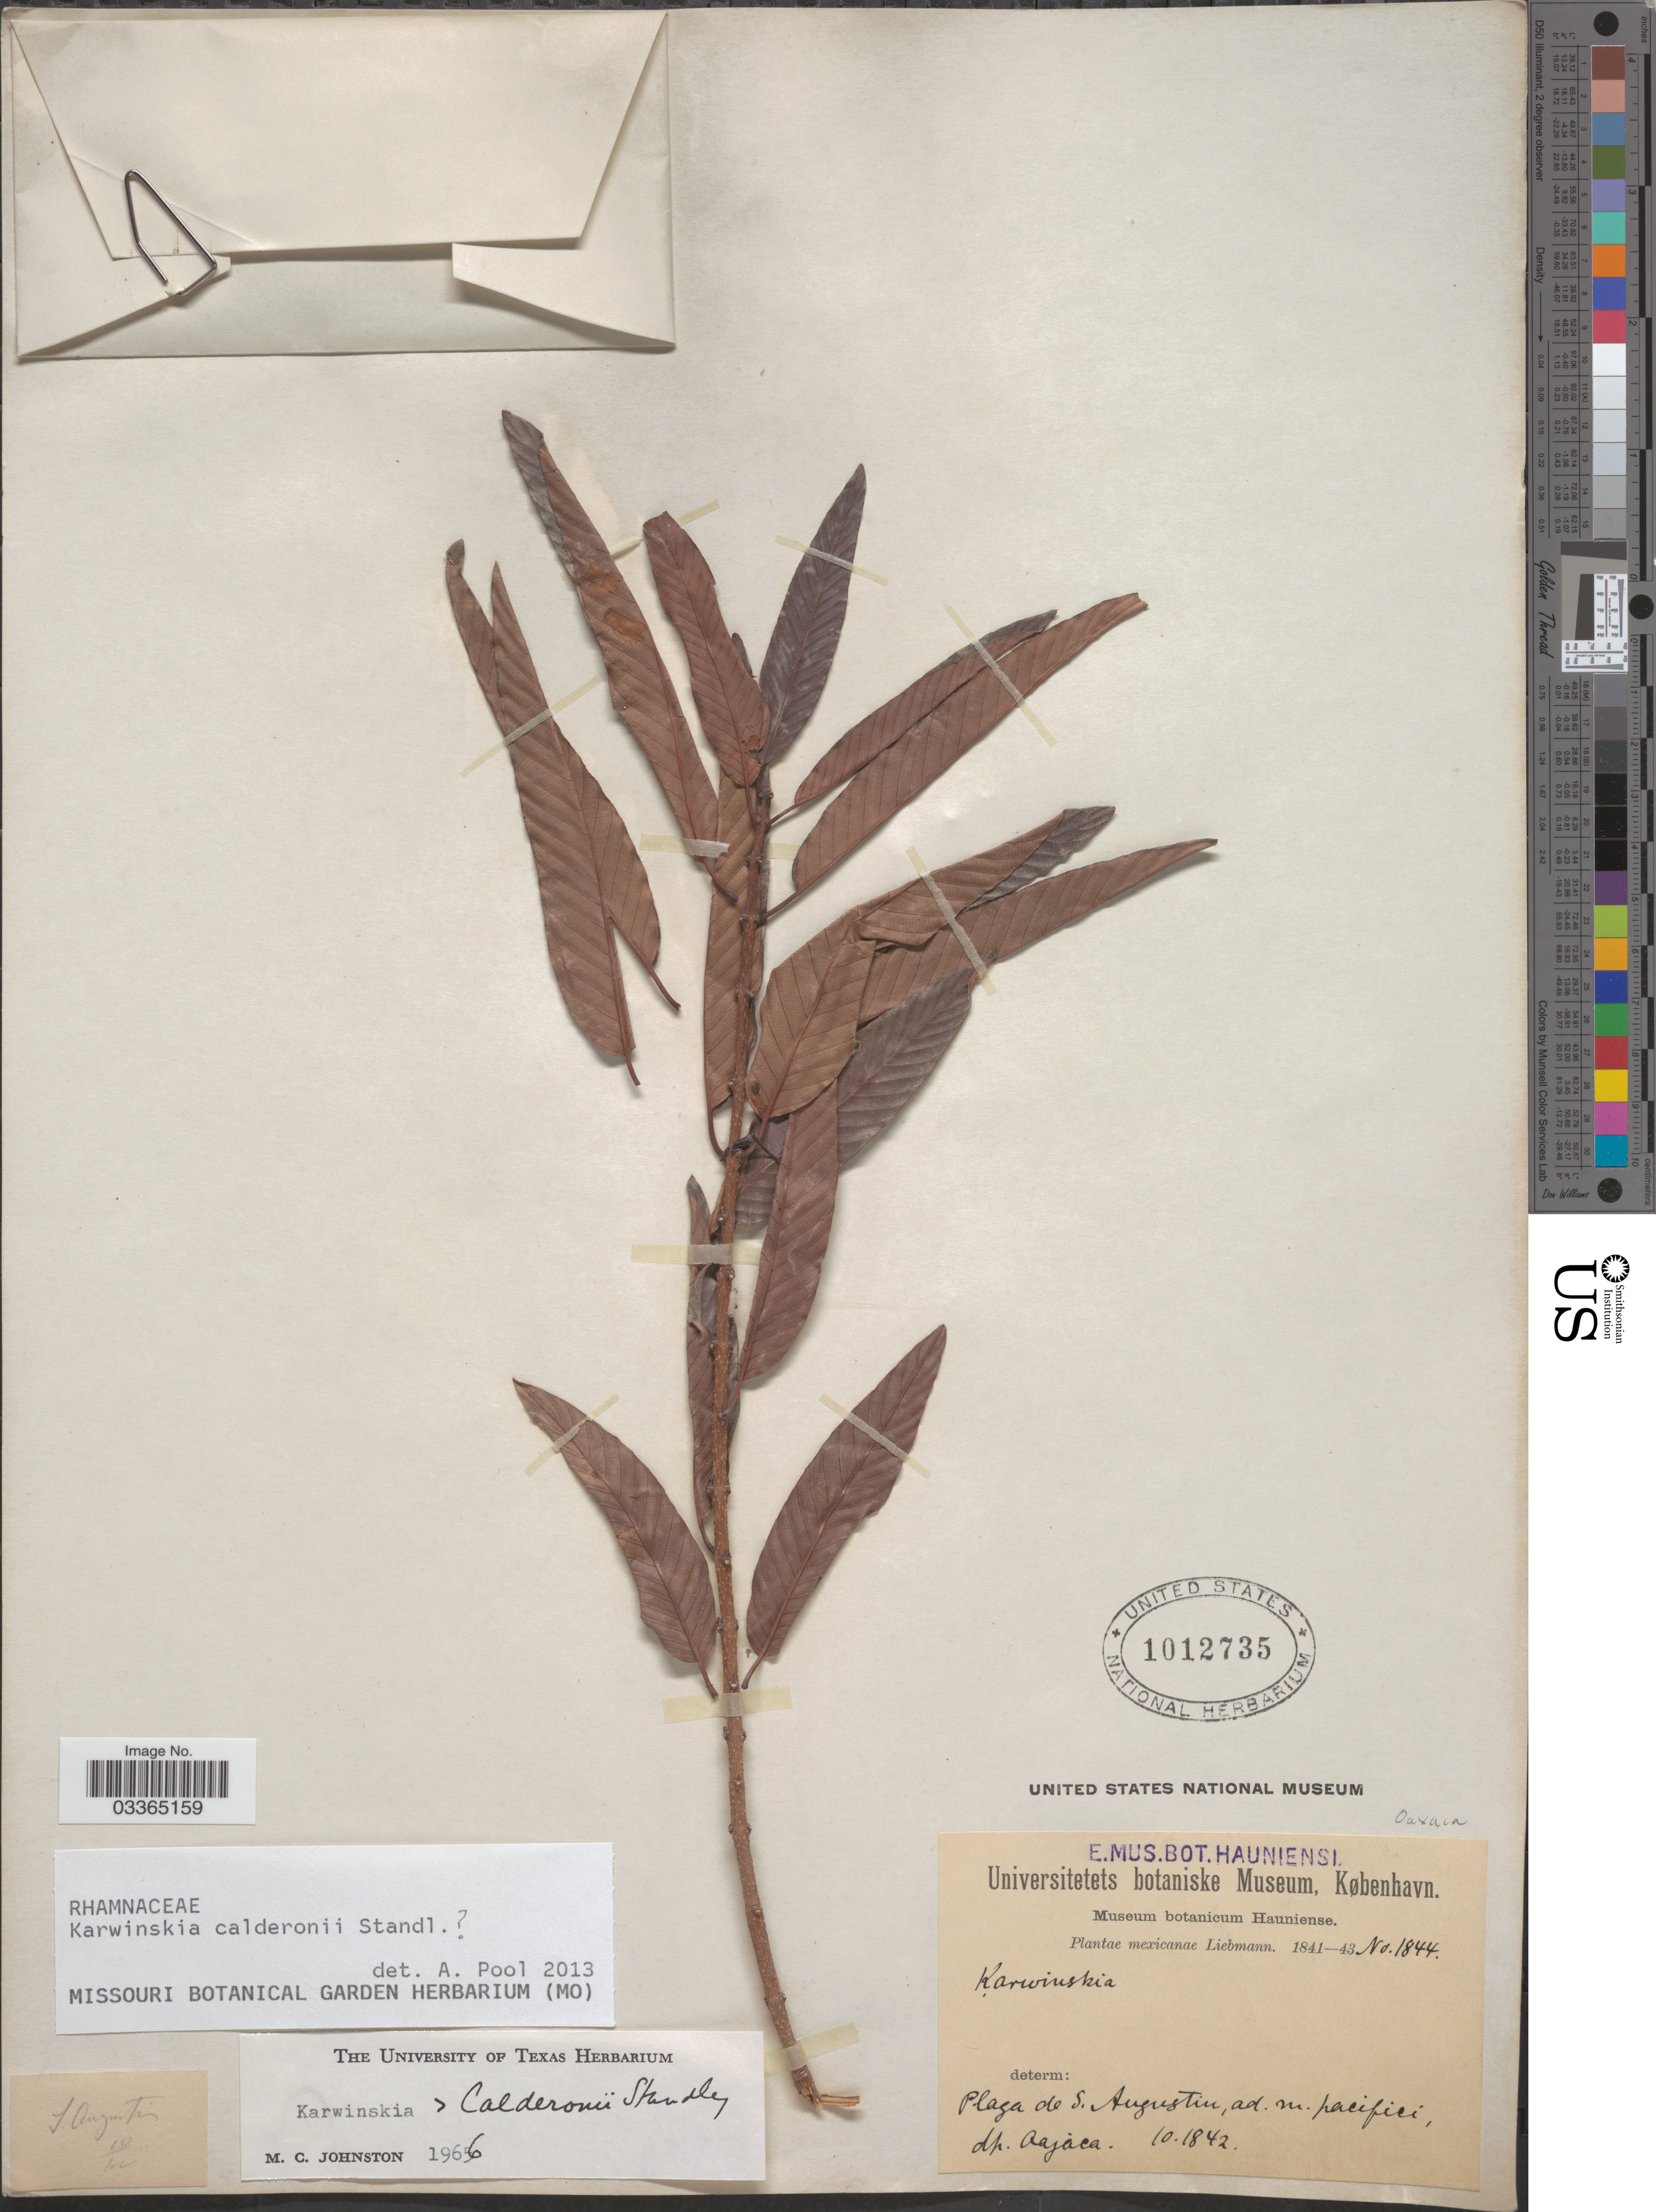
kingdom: Plantae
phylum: Tracheophyta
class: Magnoliopsida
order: Rosales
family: Rhamnaceae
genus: Karwinskia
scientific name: Karwinskia calderonii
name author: Standl.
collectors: Liebmann, --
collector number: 1844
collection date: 1842-10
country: Mexico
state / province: Oaxaca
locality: Plaza de S. Augustin, ad. m. pacifici, dp Oajaca.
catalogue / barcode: US 1012735